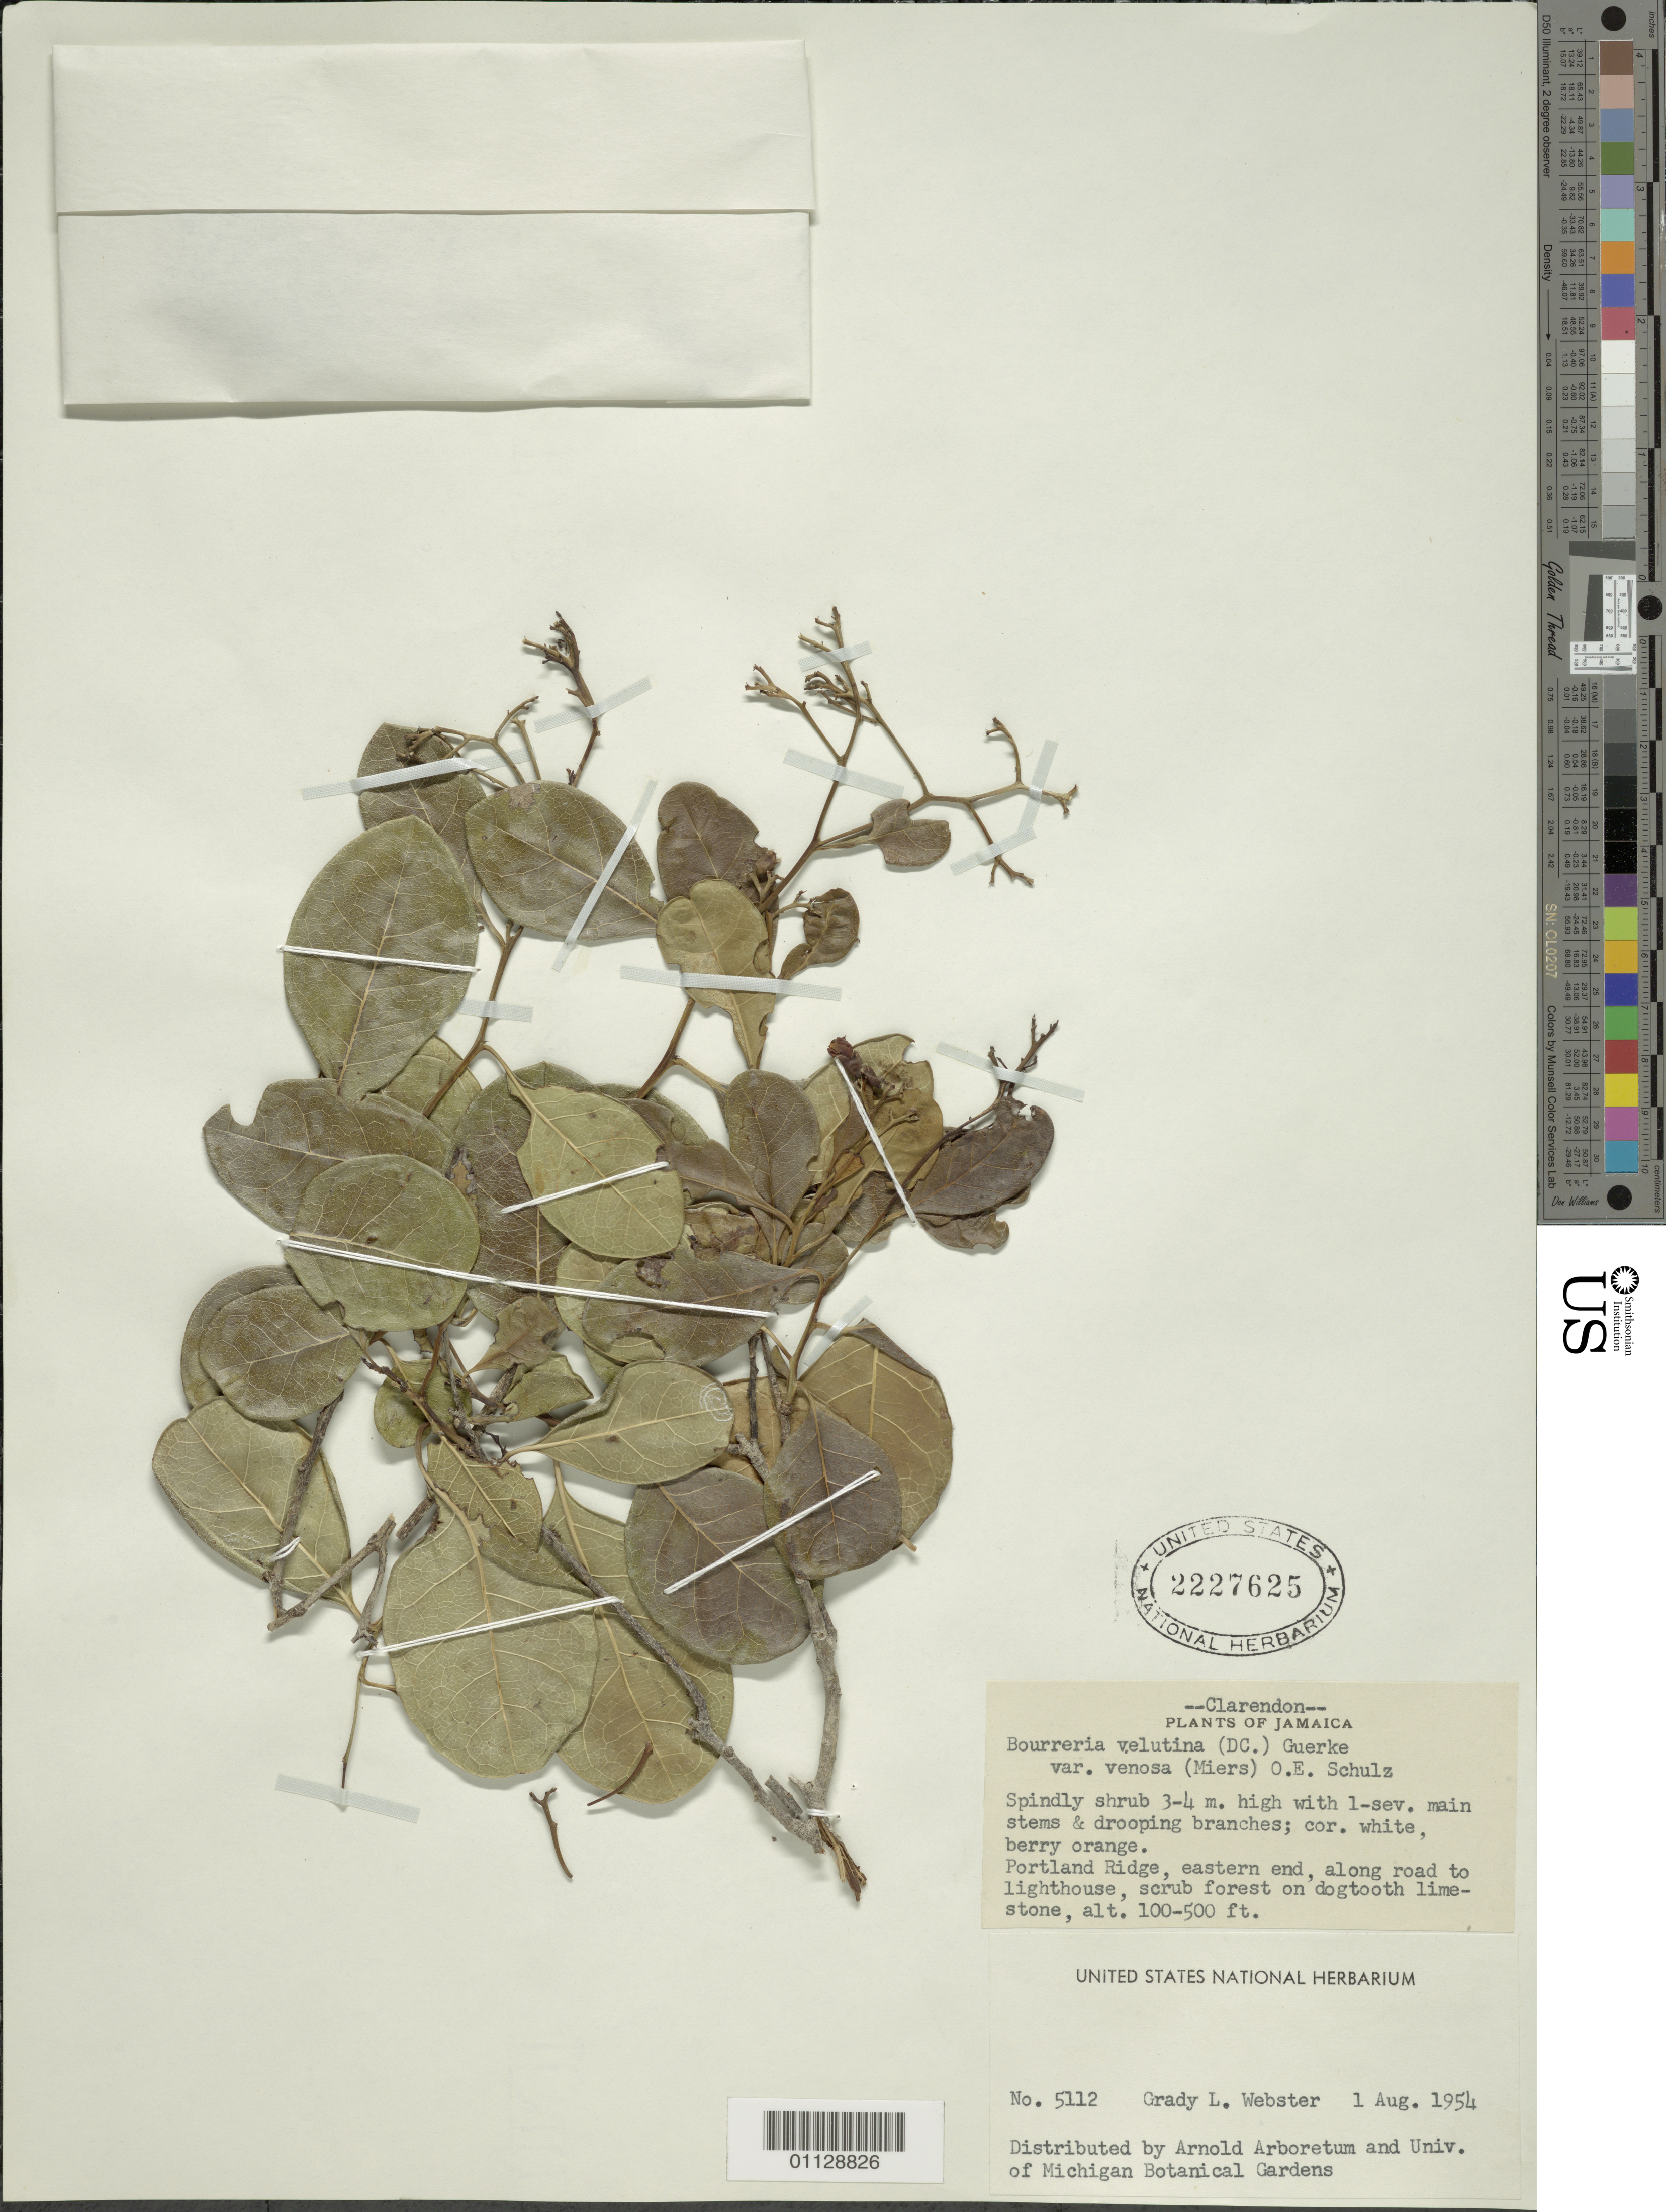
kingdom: Plantae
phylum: Tracheophyta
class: Magnoliopsida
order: Boraginales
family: Ehretiaceae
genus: Bourreria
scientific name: Bourreria velutina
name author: (DC.) Gürke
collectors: G. L. Webster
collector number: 5112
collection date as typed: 01 Aug 1954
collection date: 1954-08-01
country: Jamaica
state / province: Clarendon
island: Jamaica I.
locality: Portland Ridge, eastern and, along road to lighthouse, scrub forest on dogtooth limestone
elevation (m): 30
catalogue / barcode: US 2227625